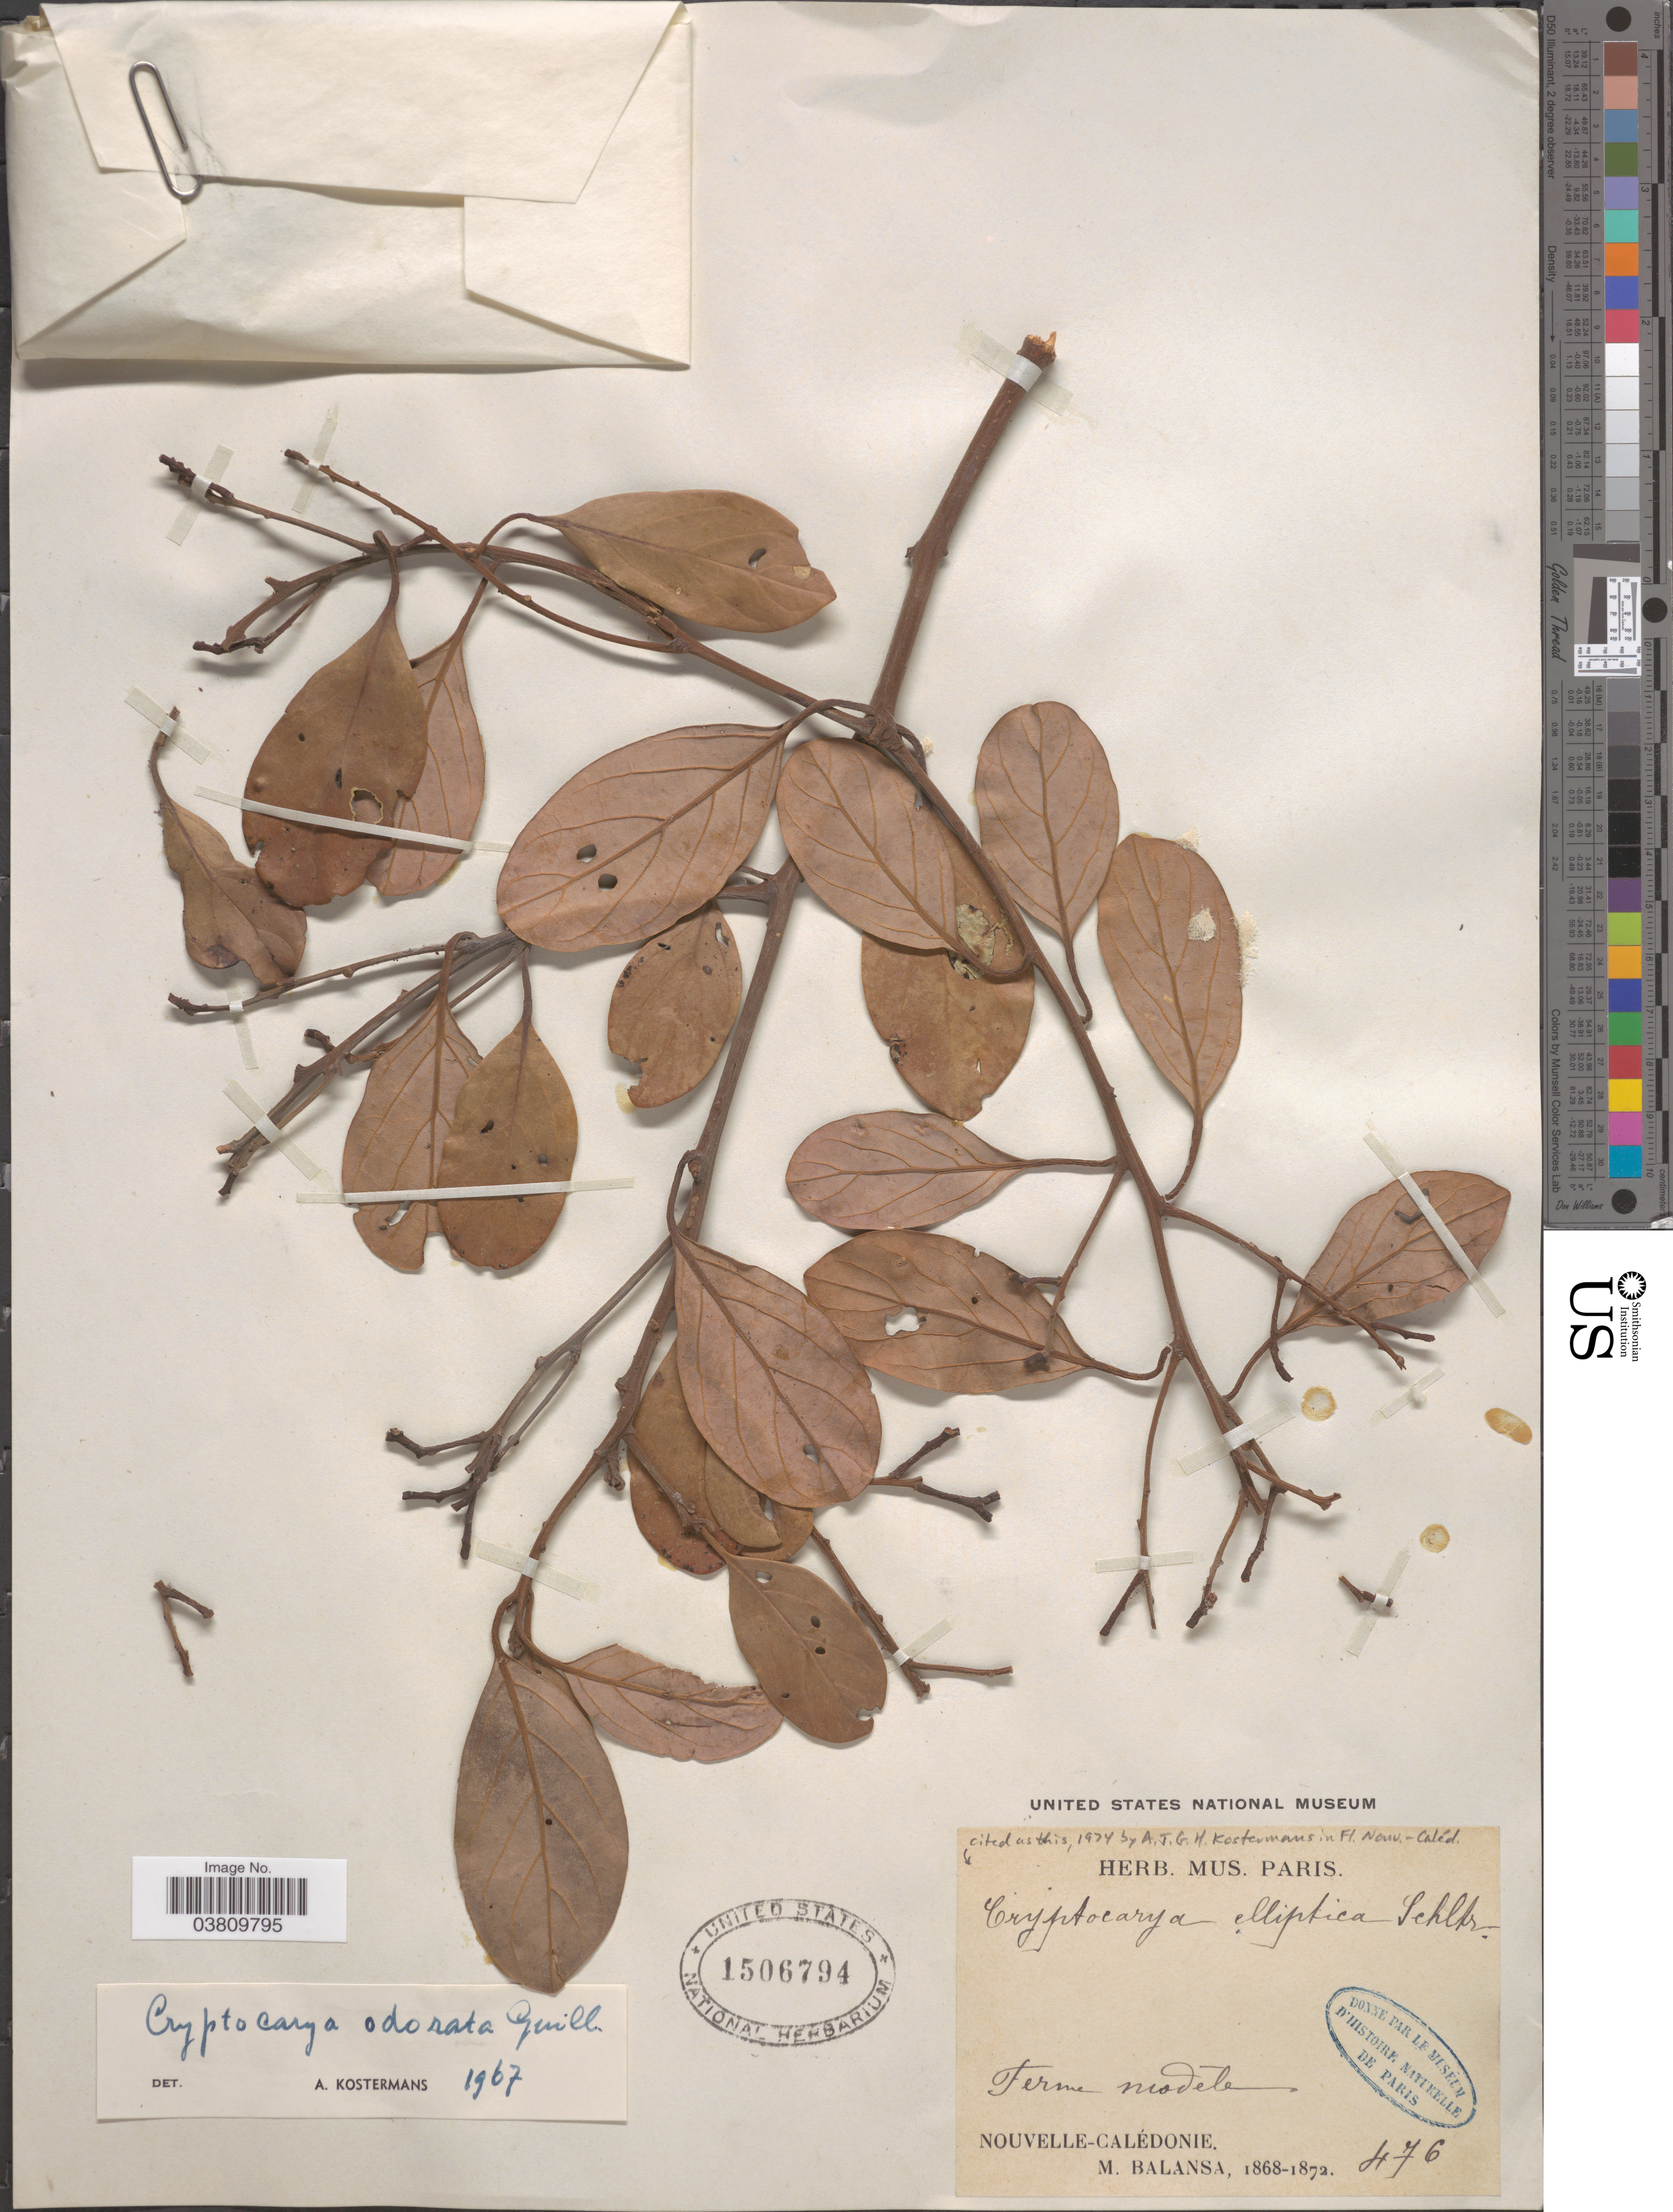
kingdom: Plantae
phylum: Tracheophyta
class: Magnoliopsida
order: Laurales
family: Lauraceae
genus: Cryptocarya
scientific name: Cryptocarya elliptica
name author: Schltr.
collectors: B. Balansa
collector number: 476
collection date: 1868/1872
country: New Caledonia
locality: Ferme Modéle. Nouvelle-Calédonie.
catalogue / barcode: US 1506794